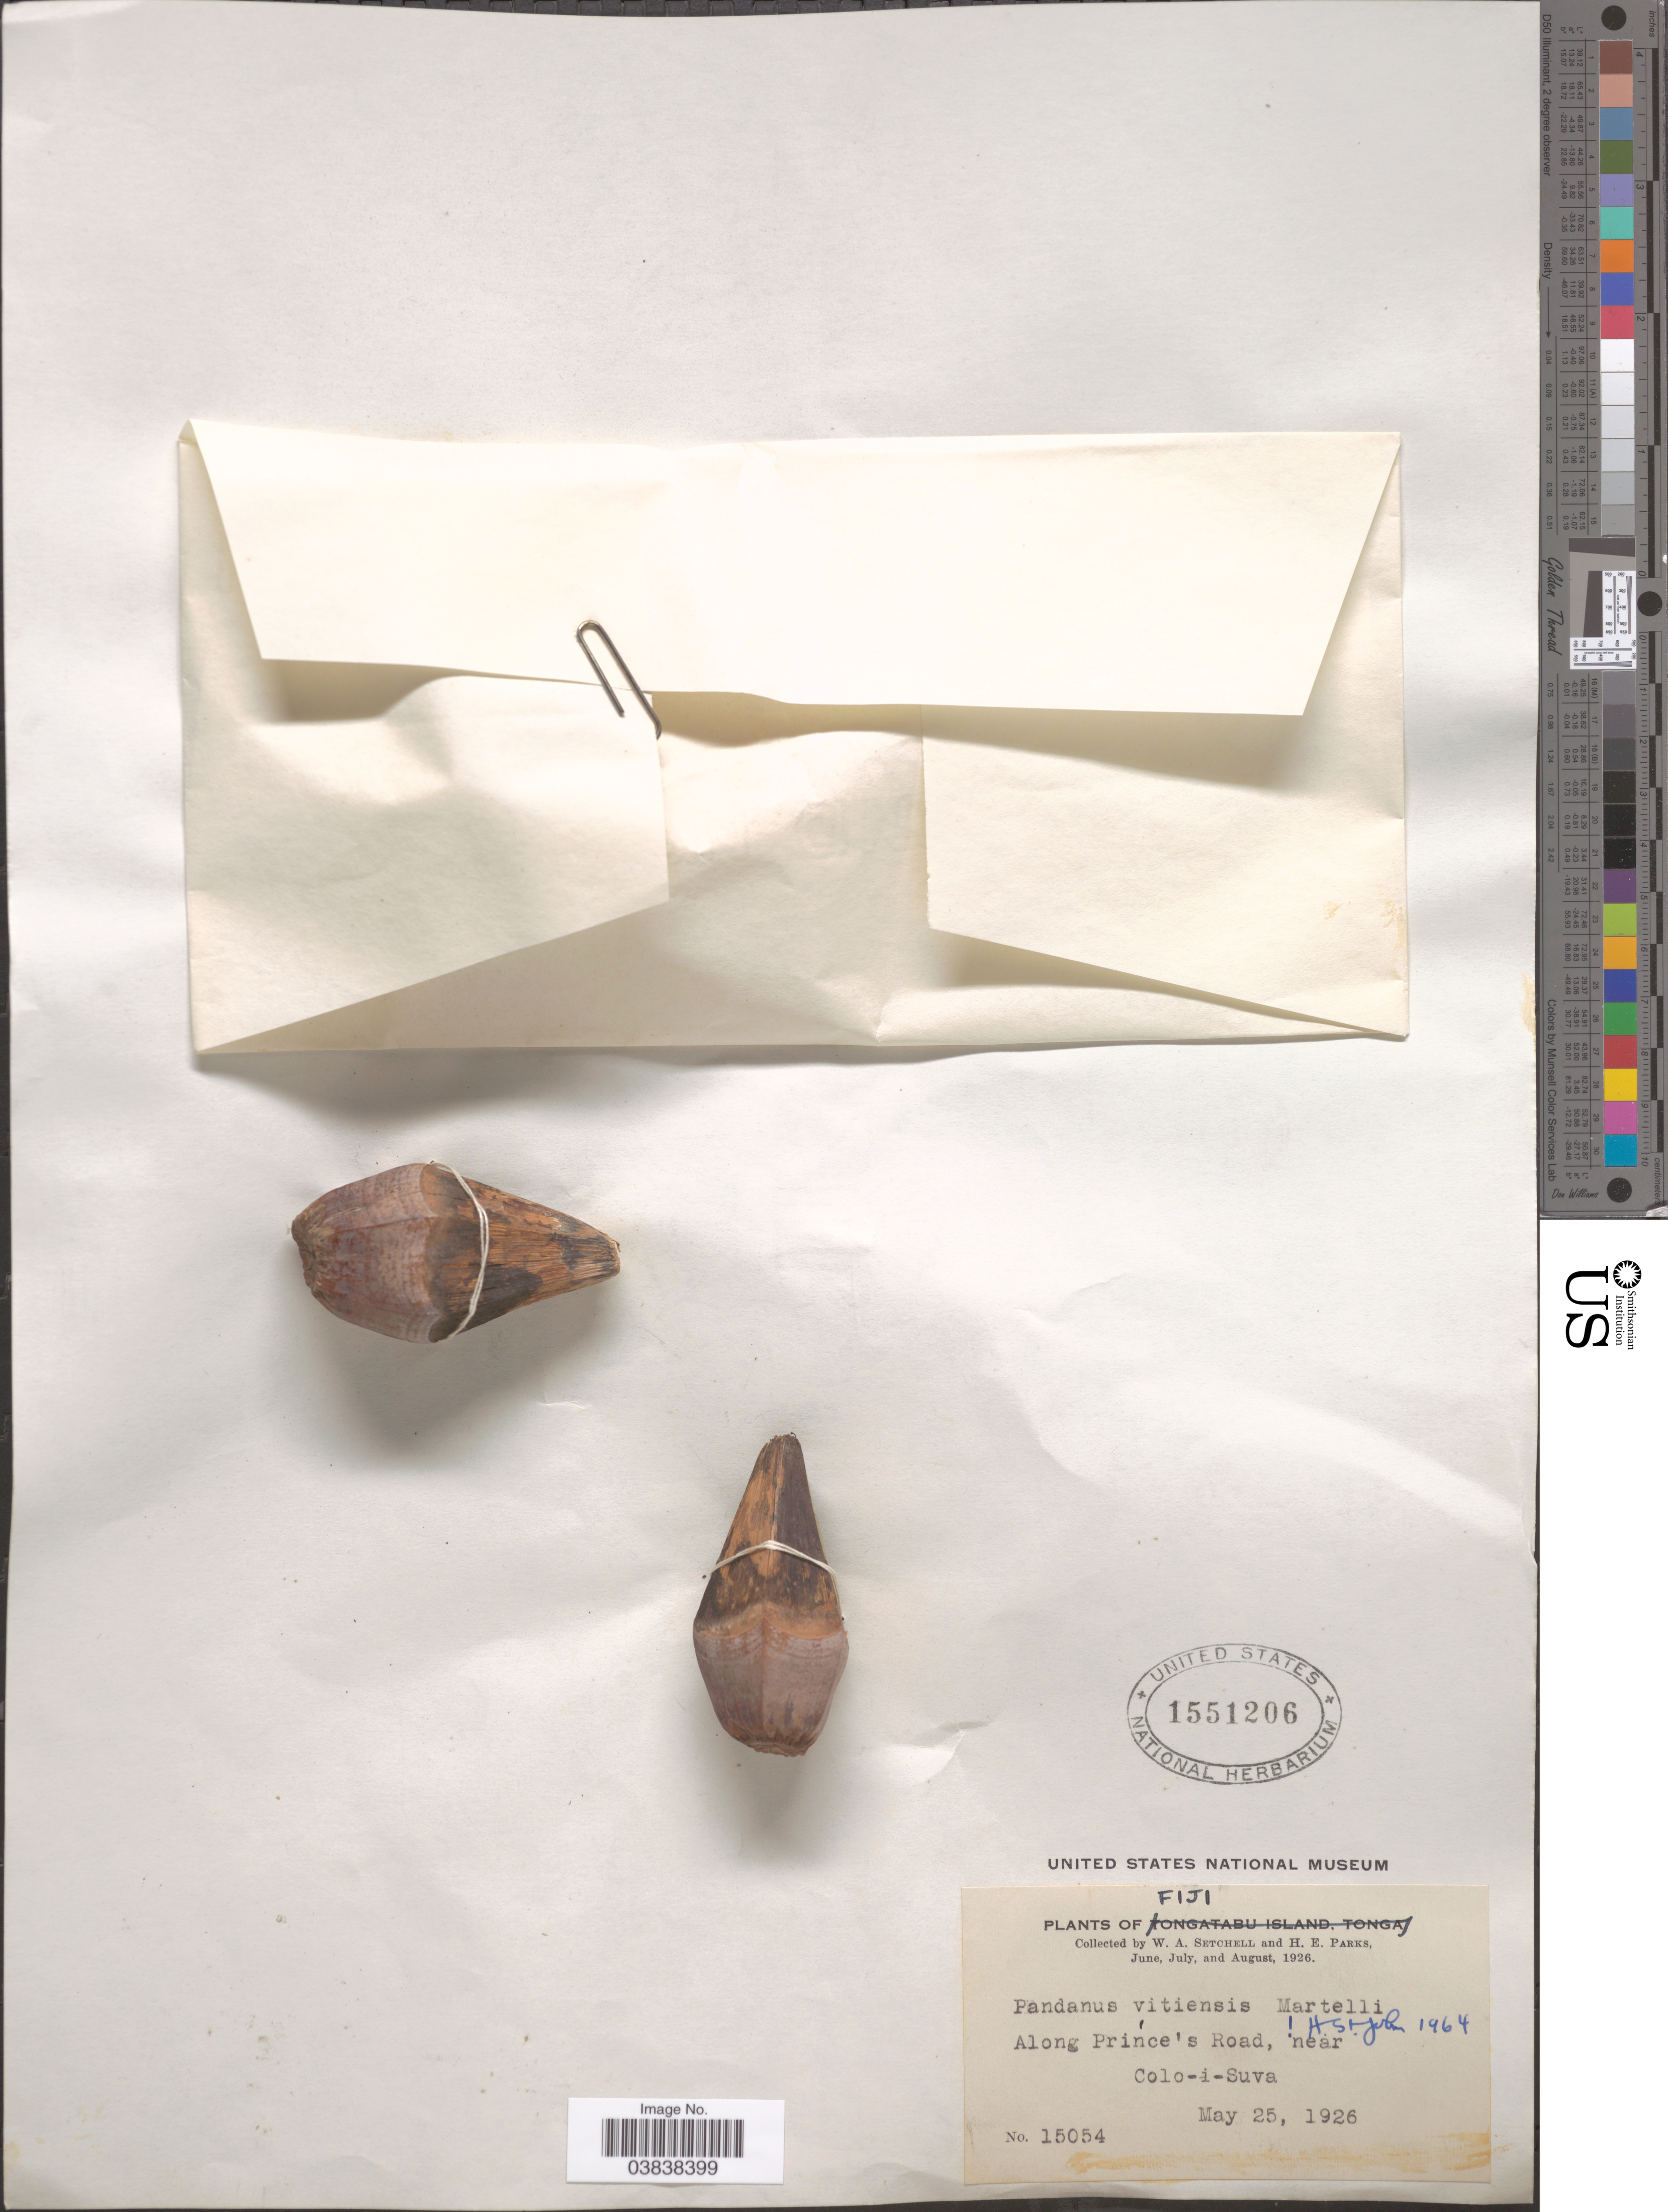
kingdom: Plantae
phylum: Tracheophyta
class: Liliopsida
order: Pandanales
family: Pandanaceae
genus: Pandanus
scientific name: Pandanus vitiensis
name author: Martelli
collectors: W. Setchell & H. E. Parks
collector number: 15054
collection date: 1926-05-25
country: Fiji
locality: Along Prince's Road, near Colo-i-Suva.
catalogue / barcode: US 1551206